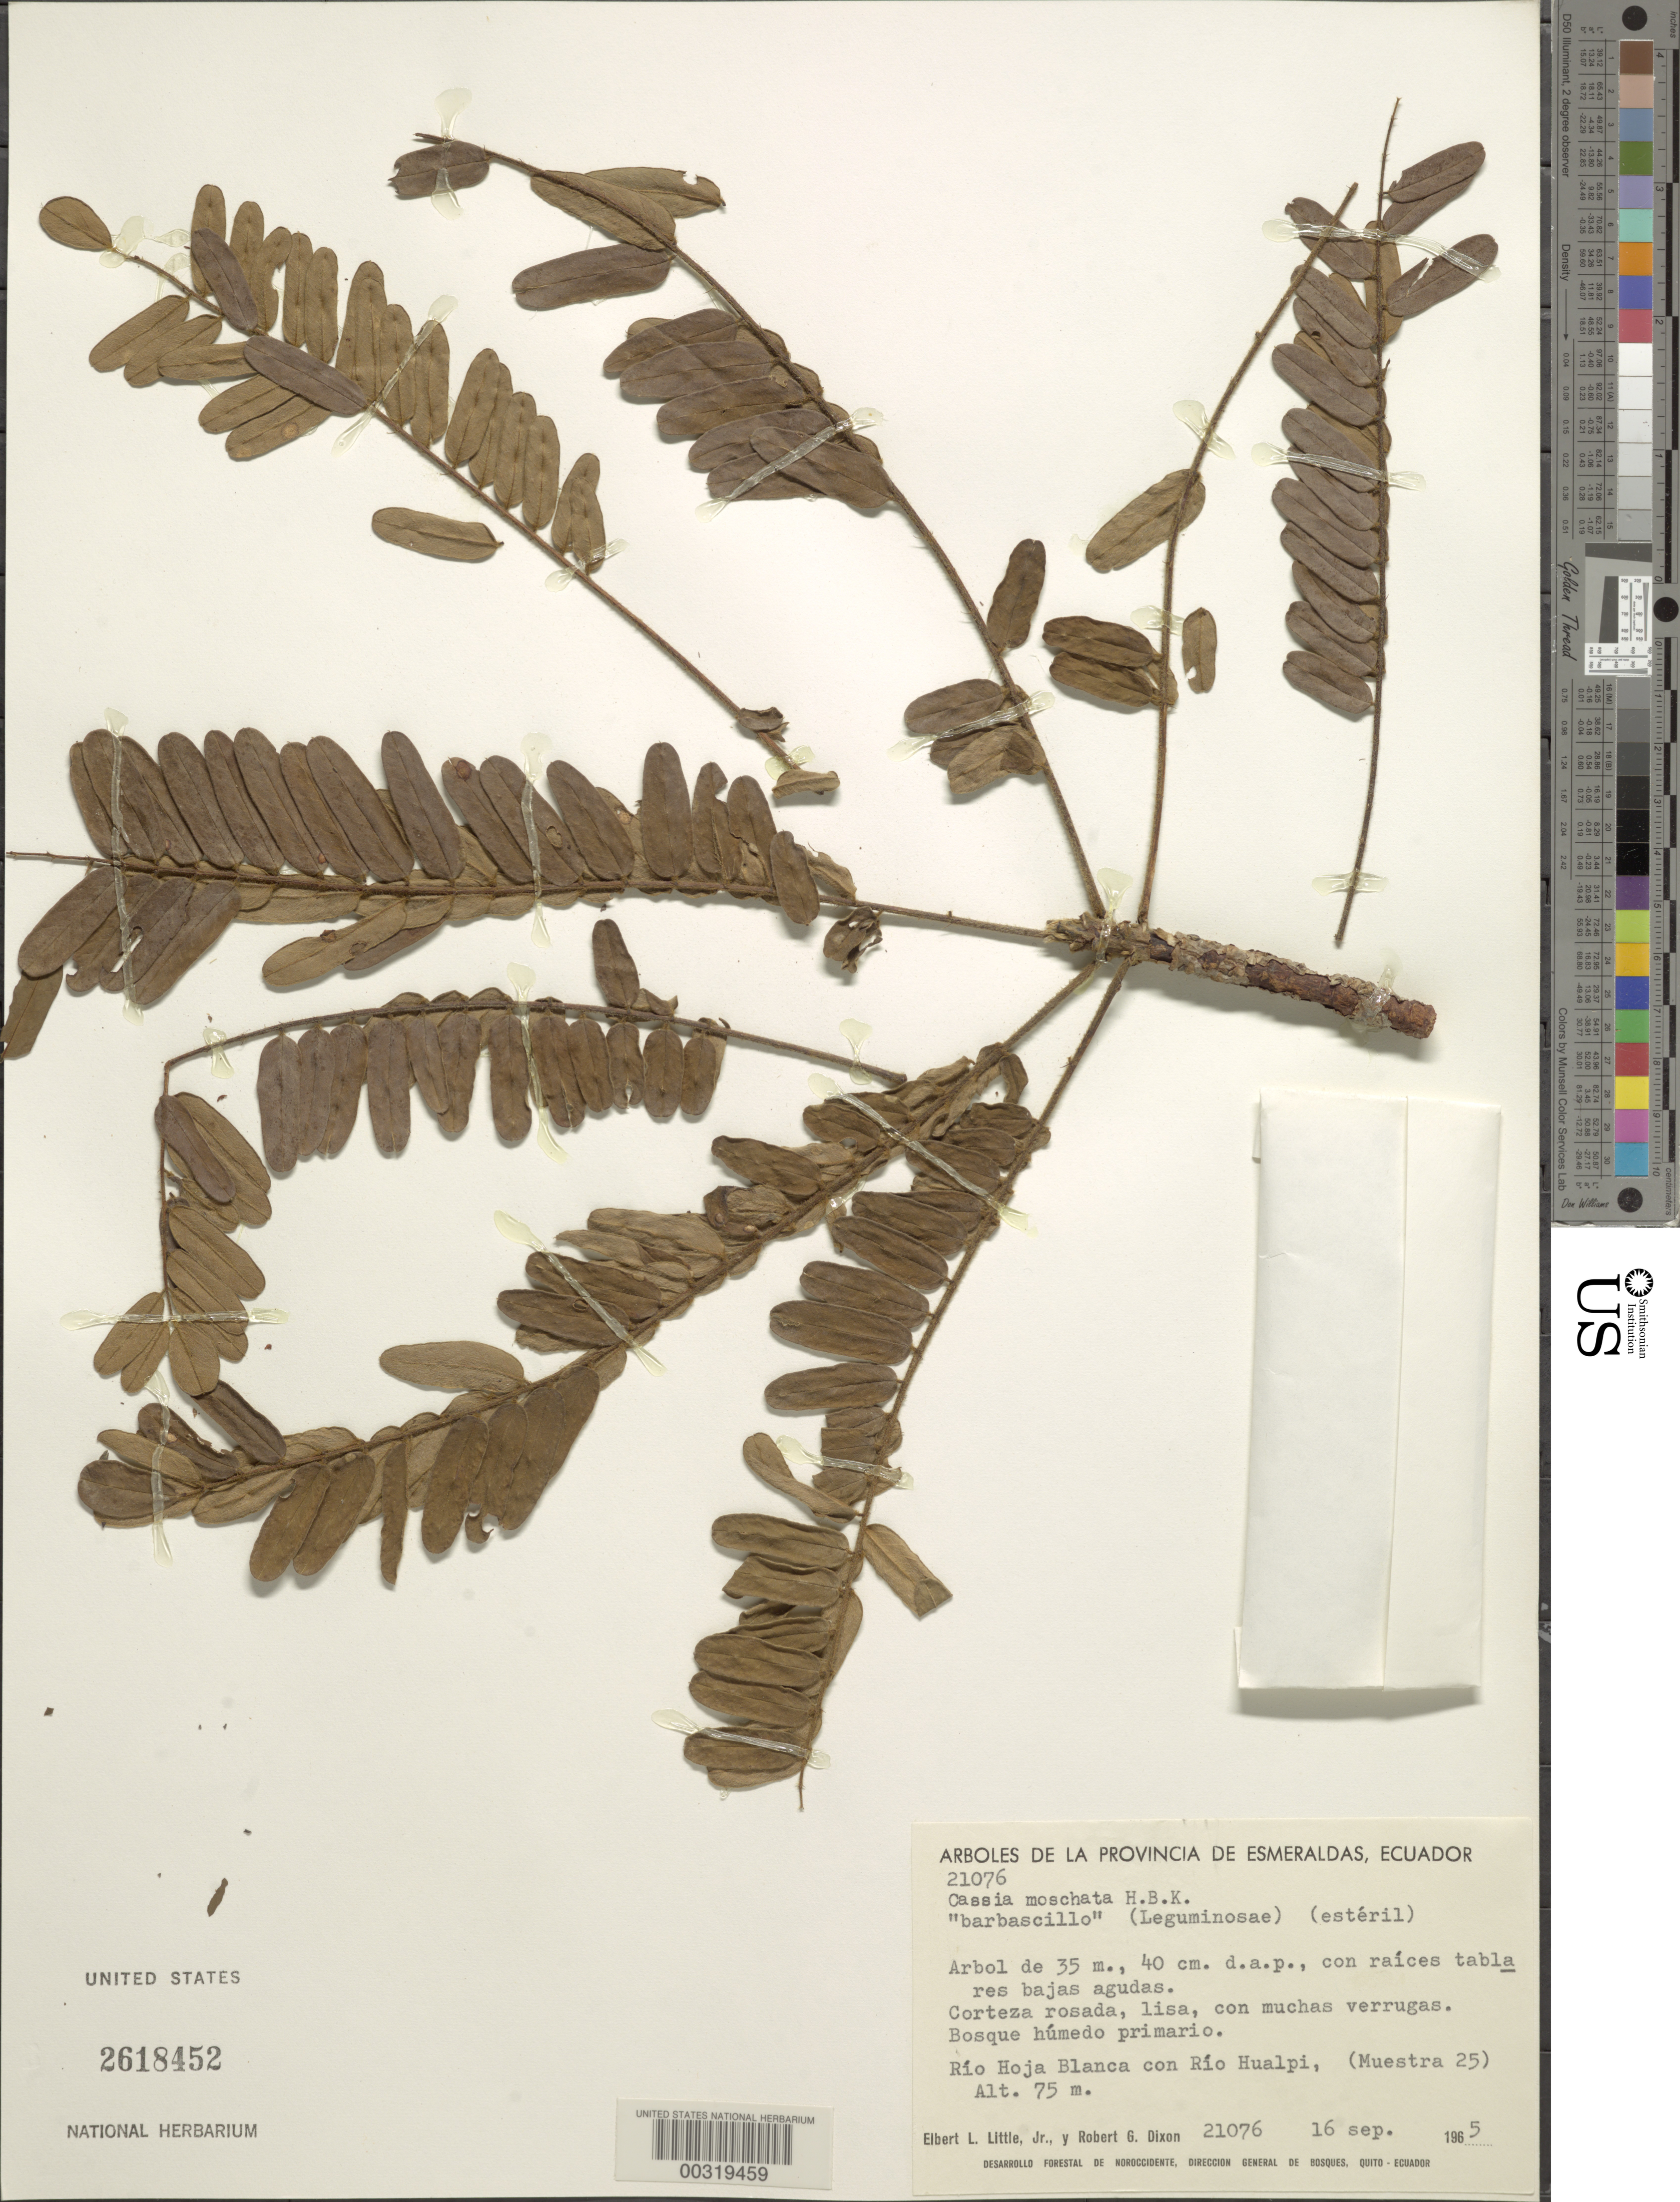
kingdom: Plantae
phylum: Tracheophyta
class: Magnoliopsida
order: Fabales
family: Fabaceae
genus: Cassia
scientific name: Cassia moschata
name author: Kunth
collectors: E. L. Little & R. G. Dixon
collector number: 21076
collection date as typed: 16 Sep 1965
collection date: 1965-09-16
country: Ecuador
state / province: Esmeraldas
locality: Rio Hoja Blanca with Rio Hualpi (Muestra 25)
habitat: Primary humid forest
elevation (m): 75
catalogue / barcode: US 2618452